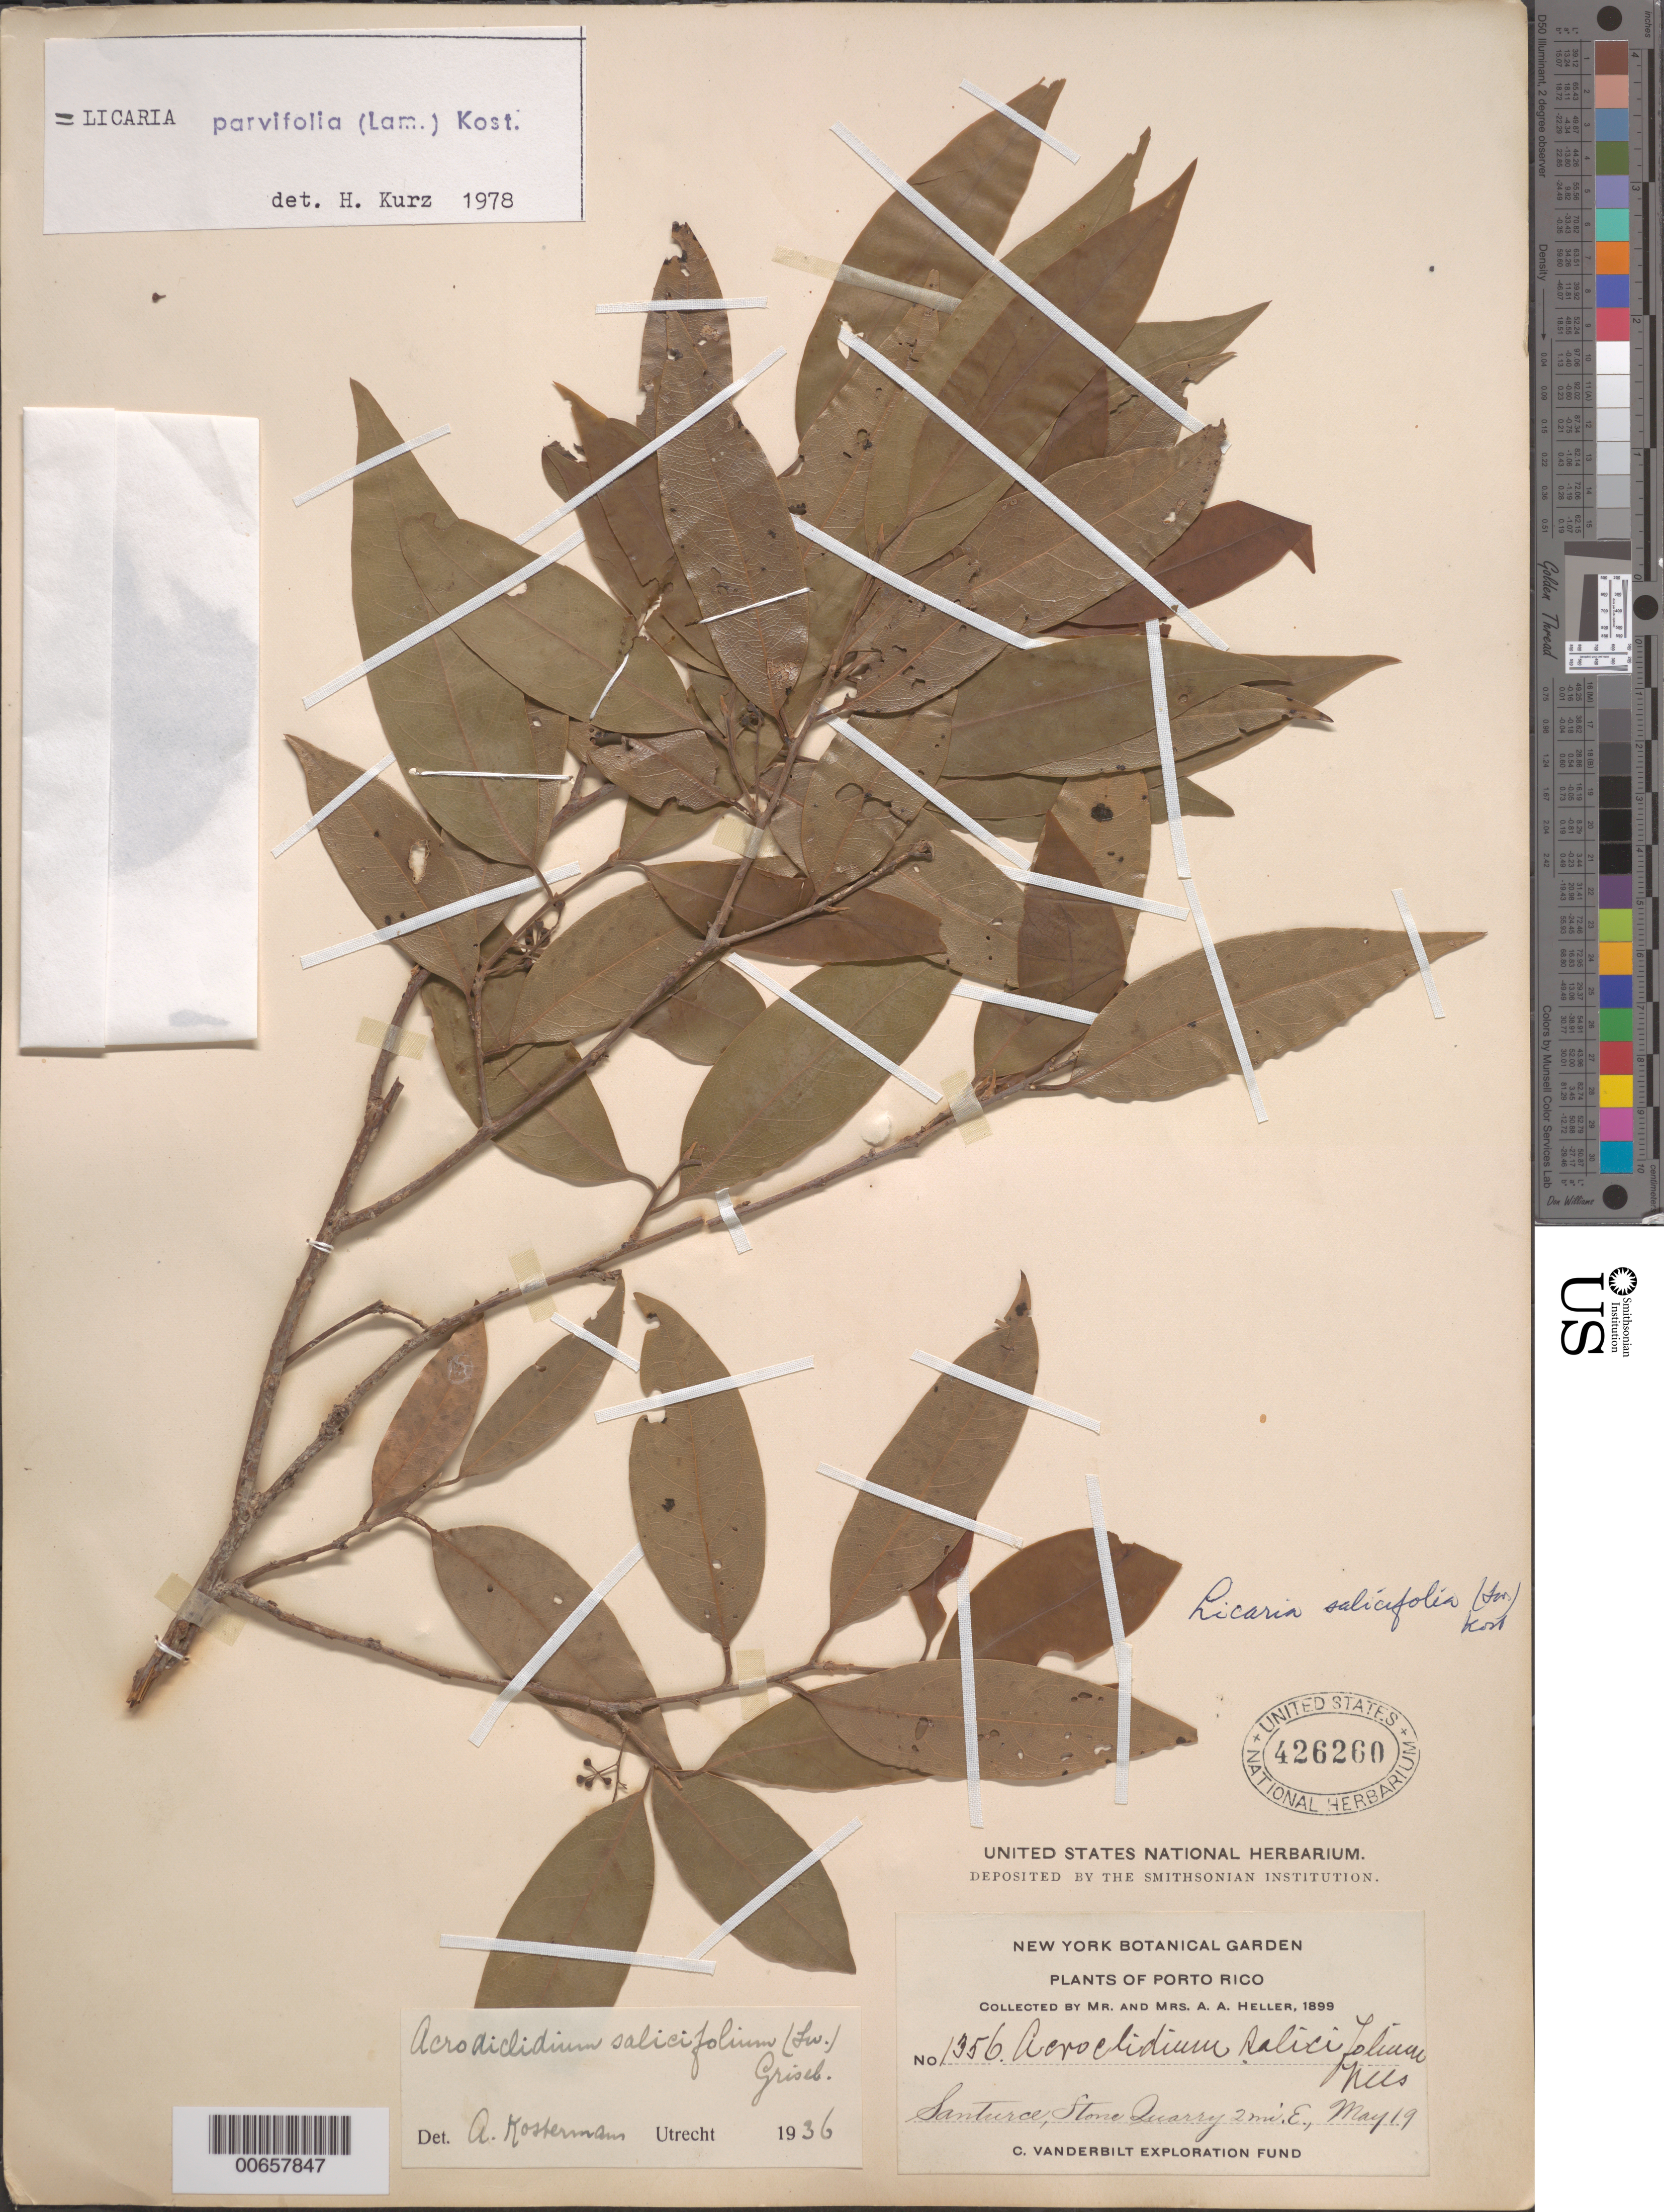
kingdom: Plantae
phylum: Tracheophyta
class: Magnoliopsida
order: Laurales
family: Lauraceae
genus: Licaria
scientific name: Licaria parvifolia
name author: (Lam.) Kosterm. ex León & Alain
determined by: Kurz, H.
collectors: A. A. Heller & -- Heller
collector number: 1356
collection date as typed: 19 May 1899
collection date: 1899-05-19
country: Puerto Rico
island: Greater Antilles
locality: Santurce, Stone Quarry 2 mi E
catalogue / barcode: US 426260